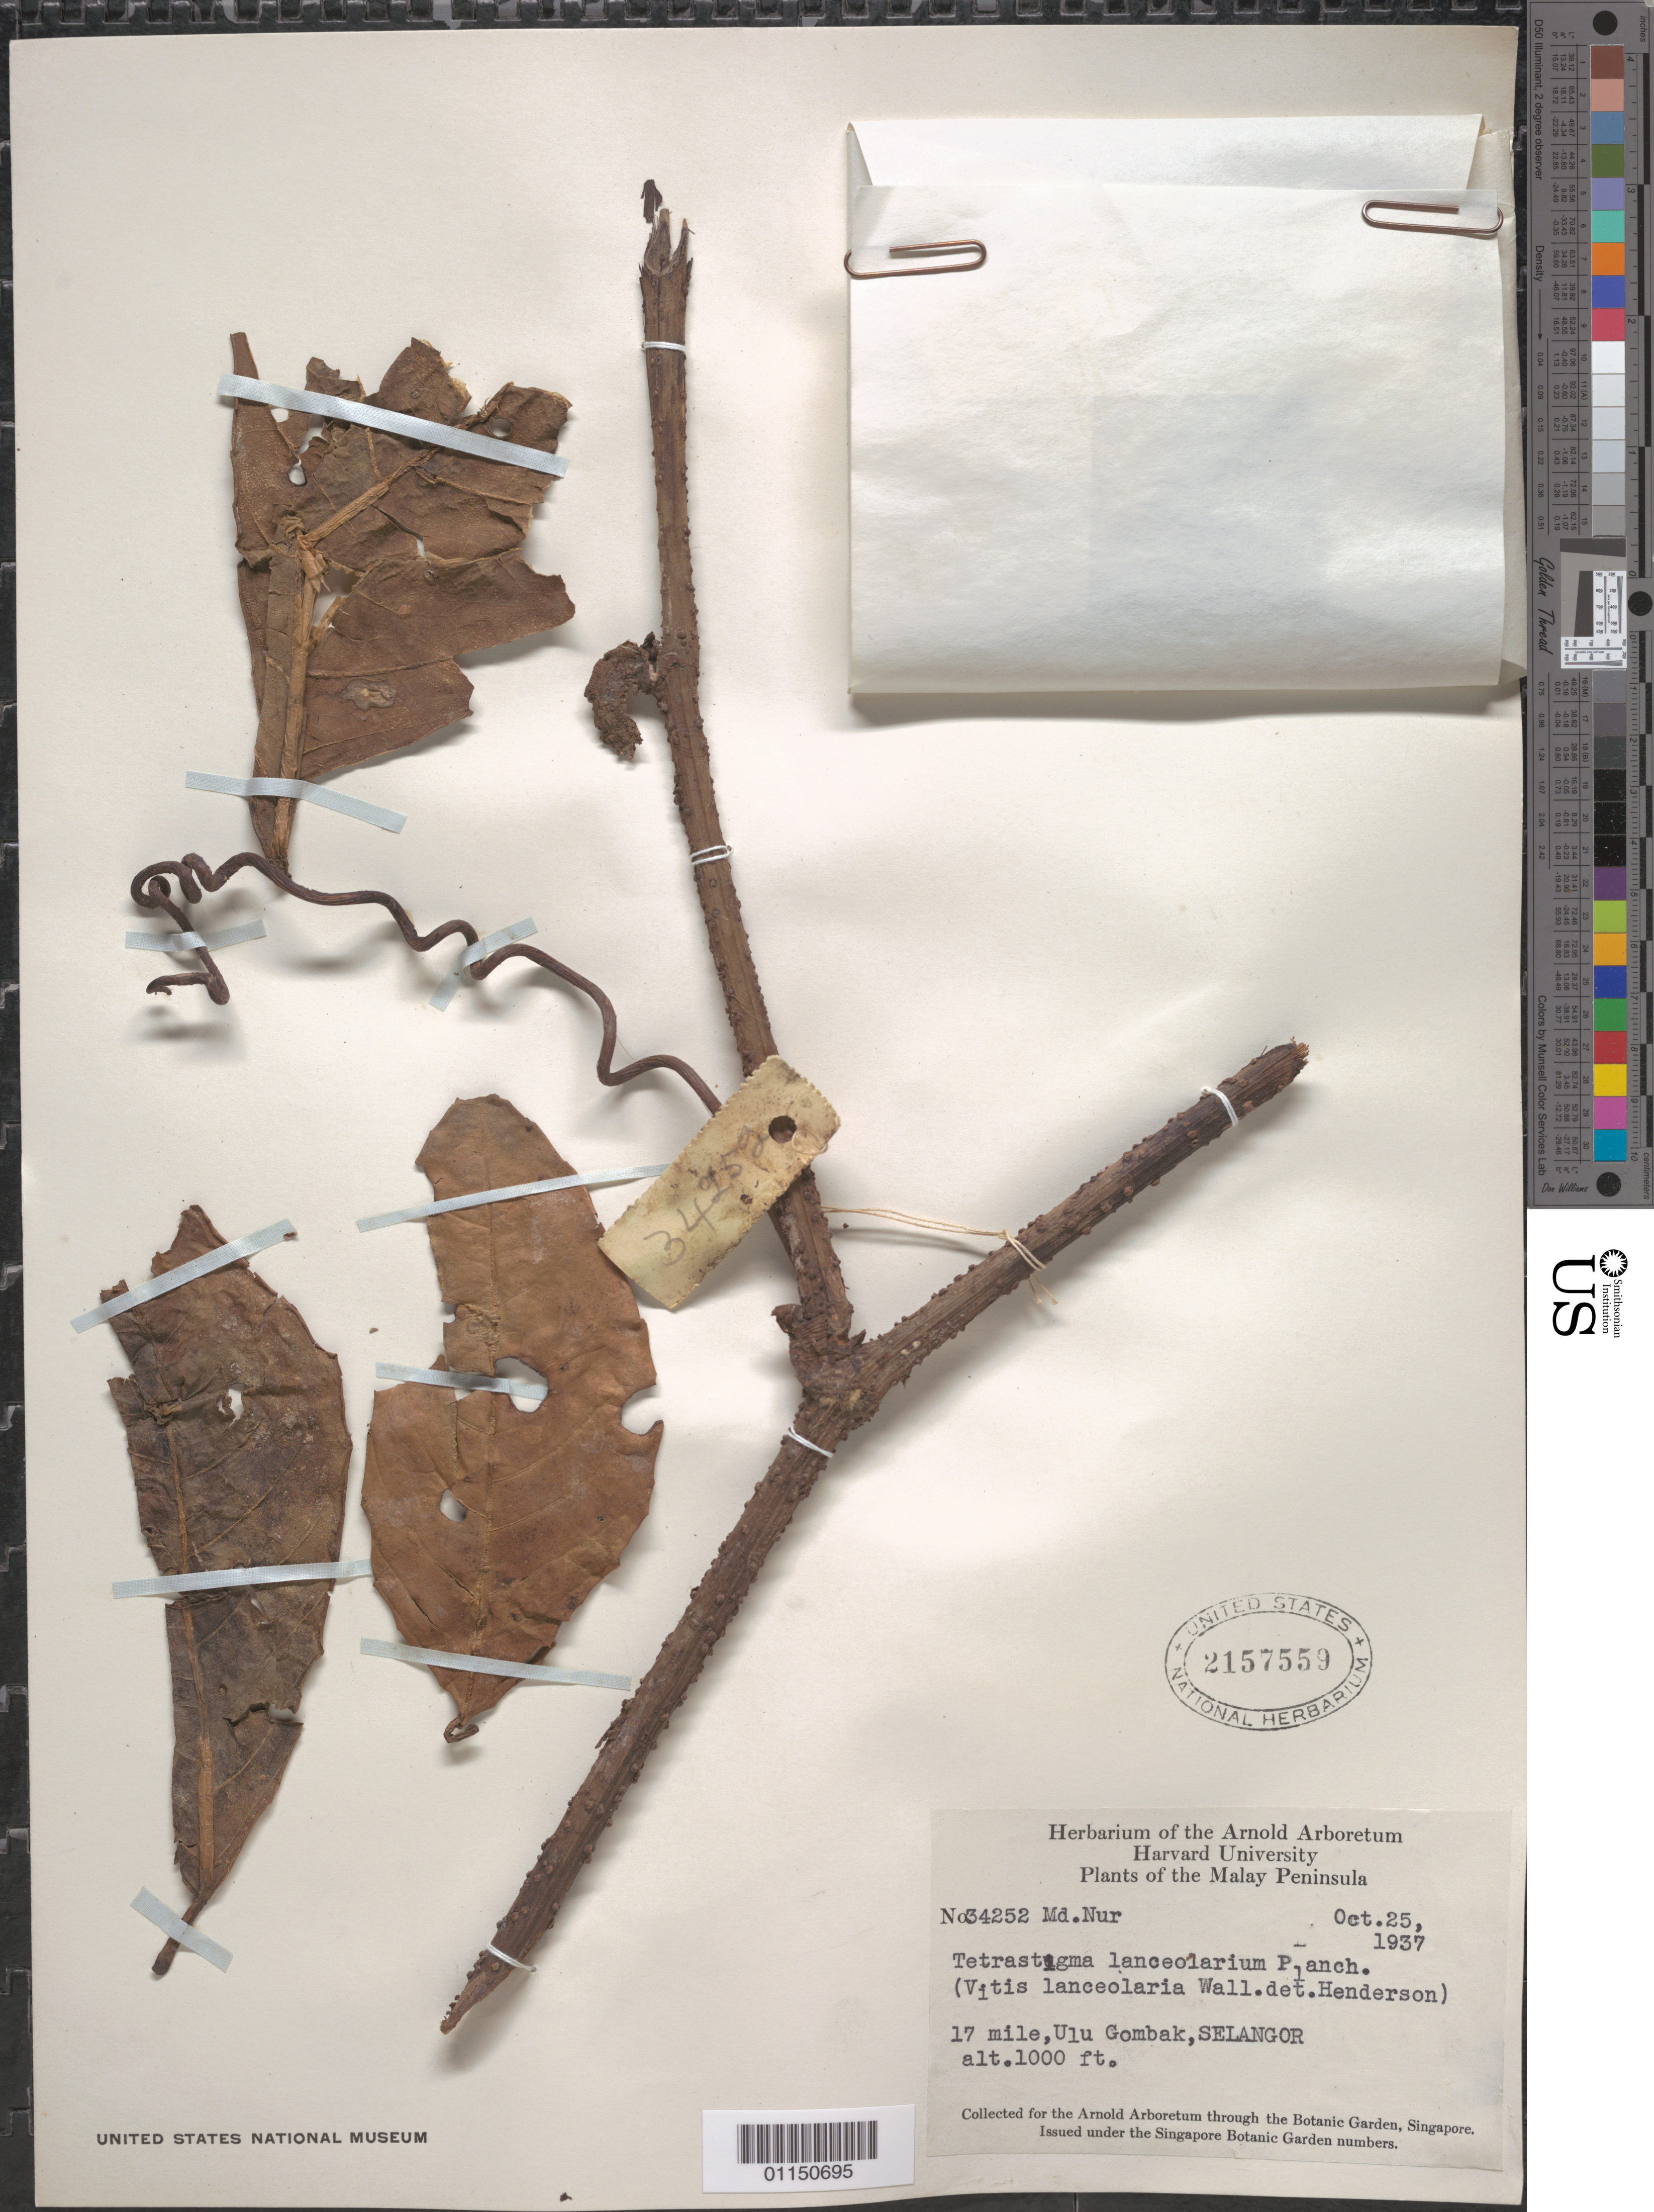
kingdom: Plantae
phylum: Tracheophyta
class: Magnoliopsida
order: Vitales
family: Vitaceae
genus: Tetrastigma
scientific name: Tetrastigma lanceolarium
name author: (Roxb.) Planch.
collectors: M. Nur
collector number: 34252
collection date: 1937-10-25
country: Malaysia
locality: Malay Peninsula. 17 mi, Ulu Gombak, Selangor.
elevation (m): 305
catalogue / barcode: US 2157559